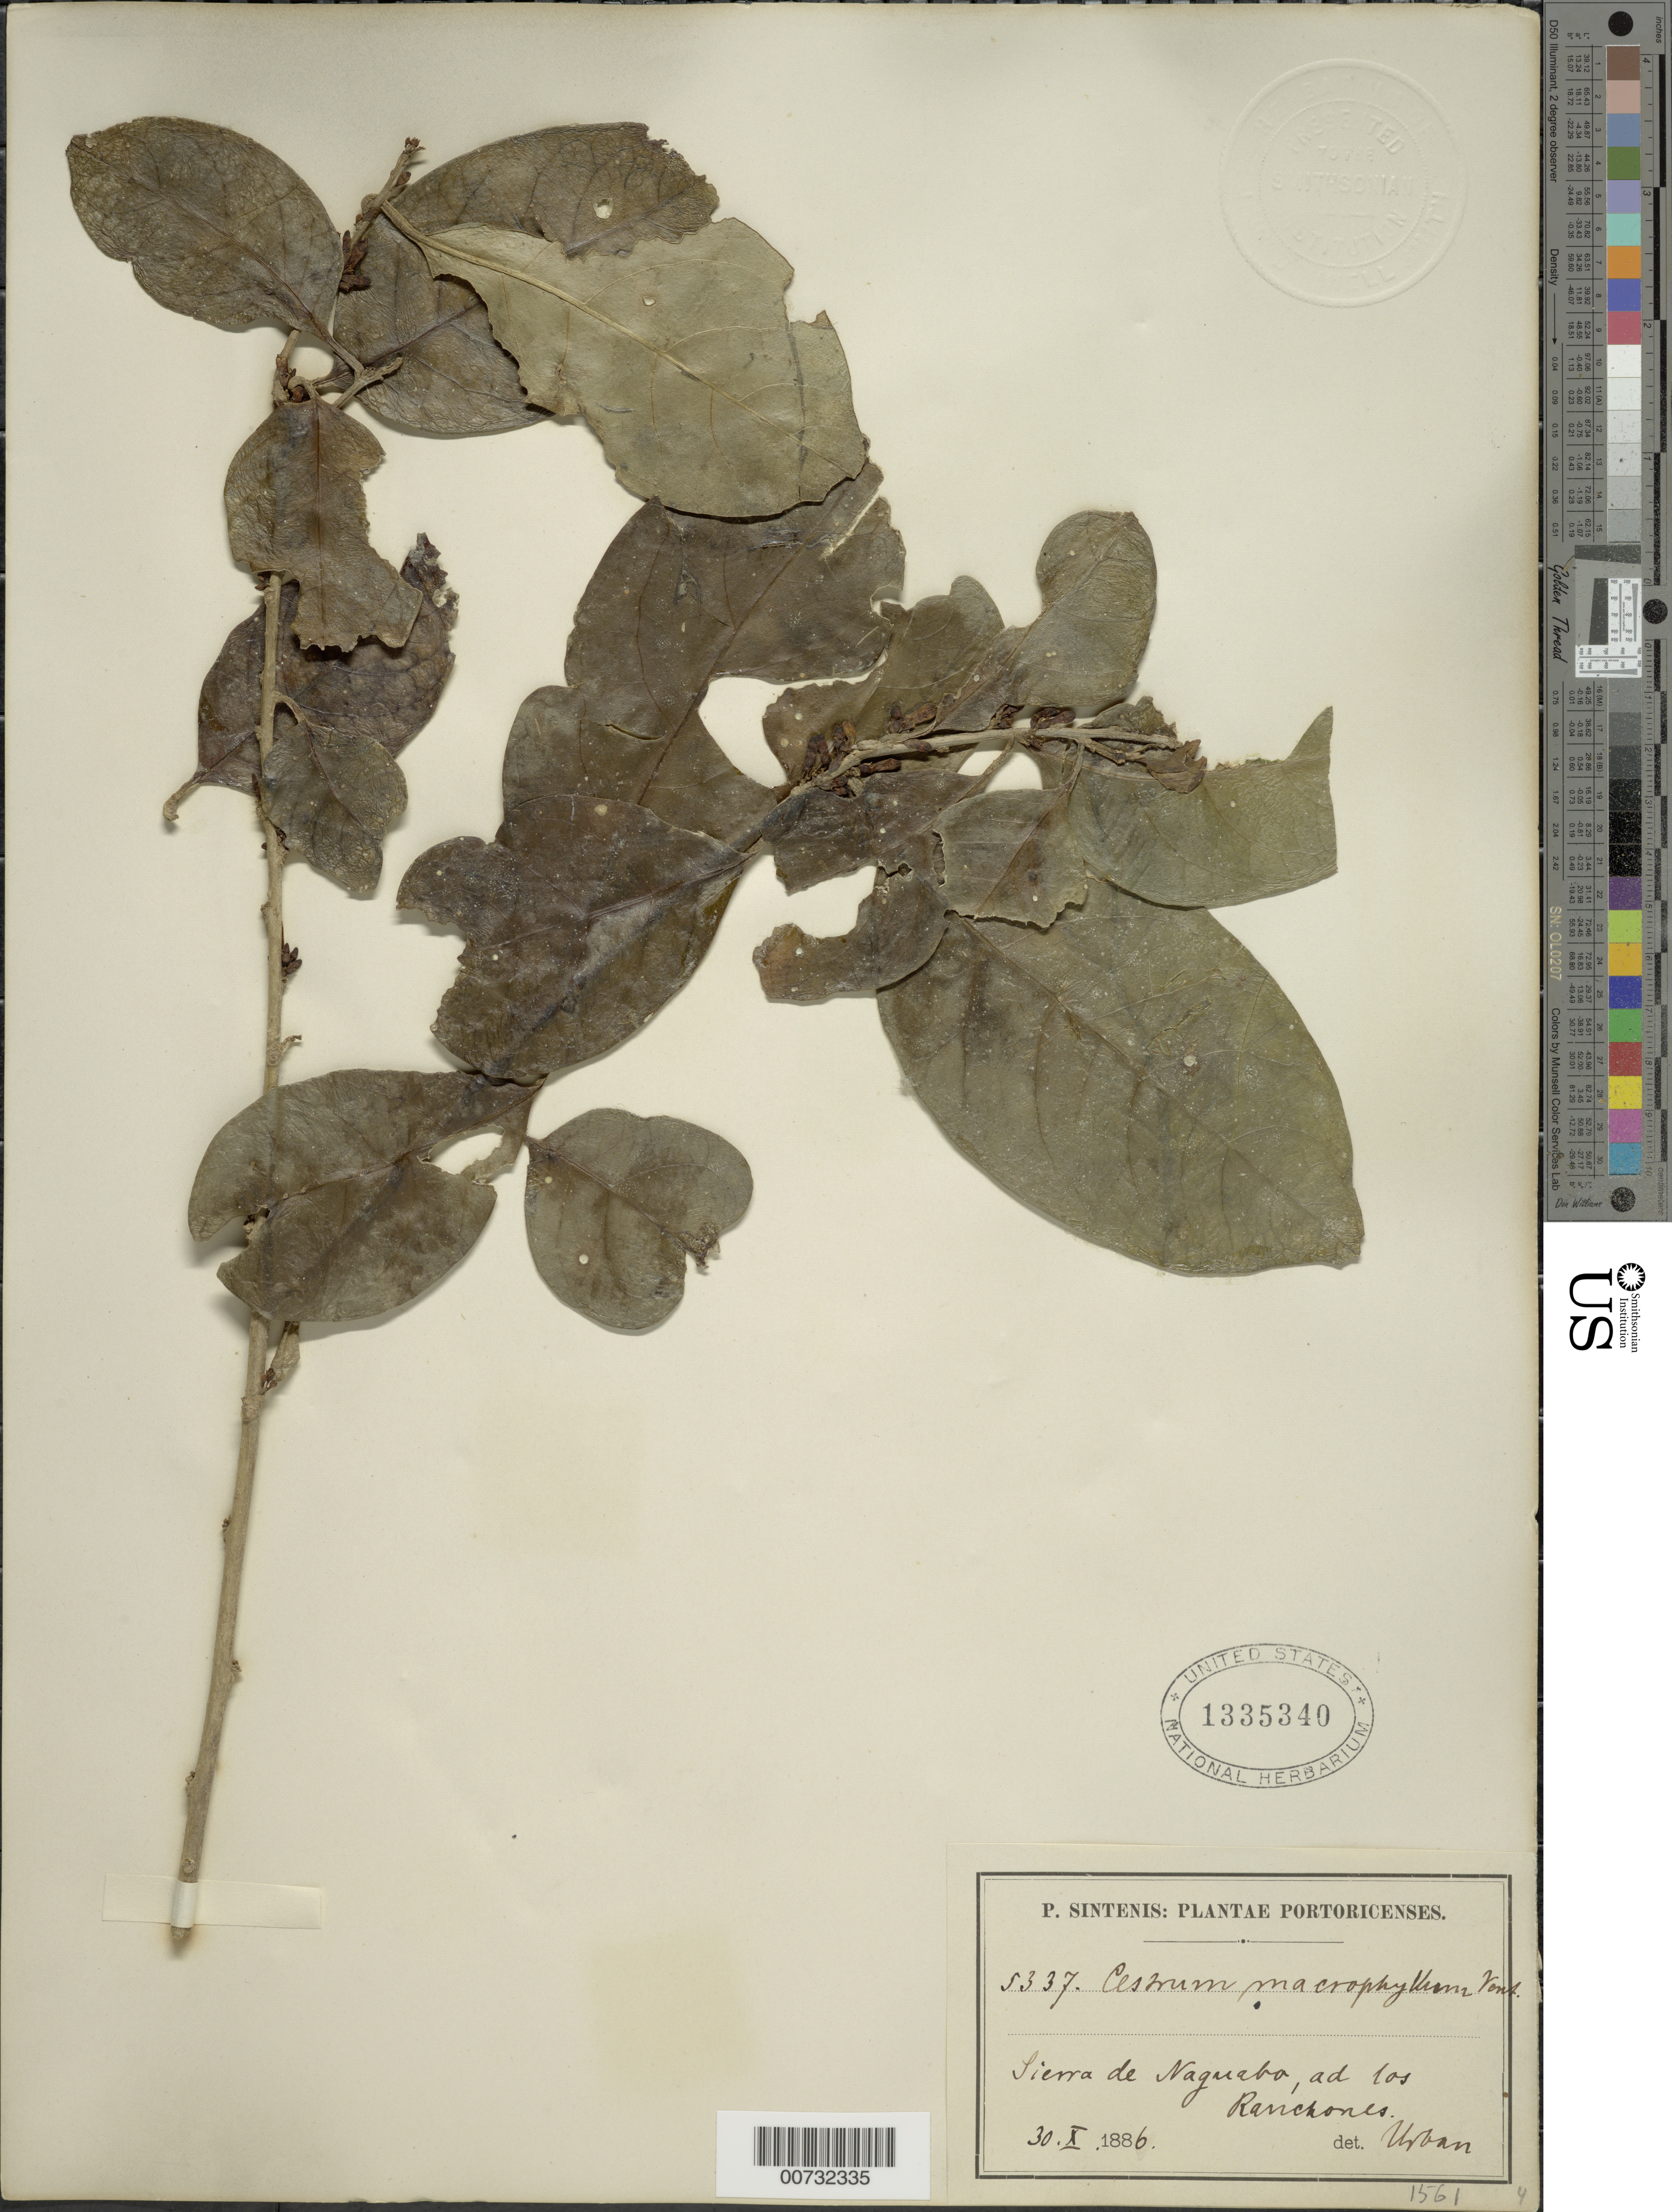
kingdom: Plantae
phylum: Tracheophyta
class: Magnoliopsida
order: Solanales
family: Solanaceae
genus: Cestrum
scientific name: Cestrum macrophyllum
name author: Vent.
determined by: Urban, Ignatz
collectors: P. Sintenis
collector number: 5337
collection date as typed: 30 Oct 1886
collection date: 1886-10-30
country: Puerto Rico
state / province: Naguabo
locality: Sierra de Naguabo, ad los Ranchones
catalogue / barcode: US 1335340